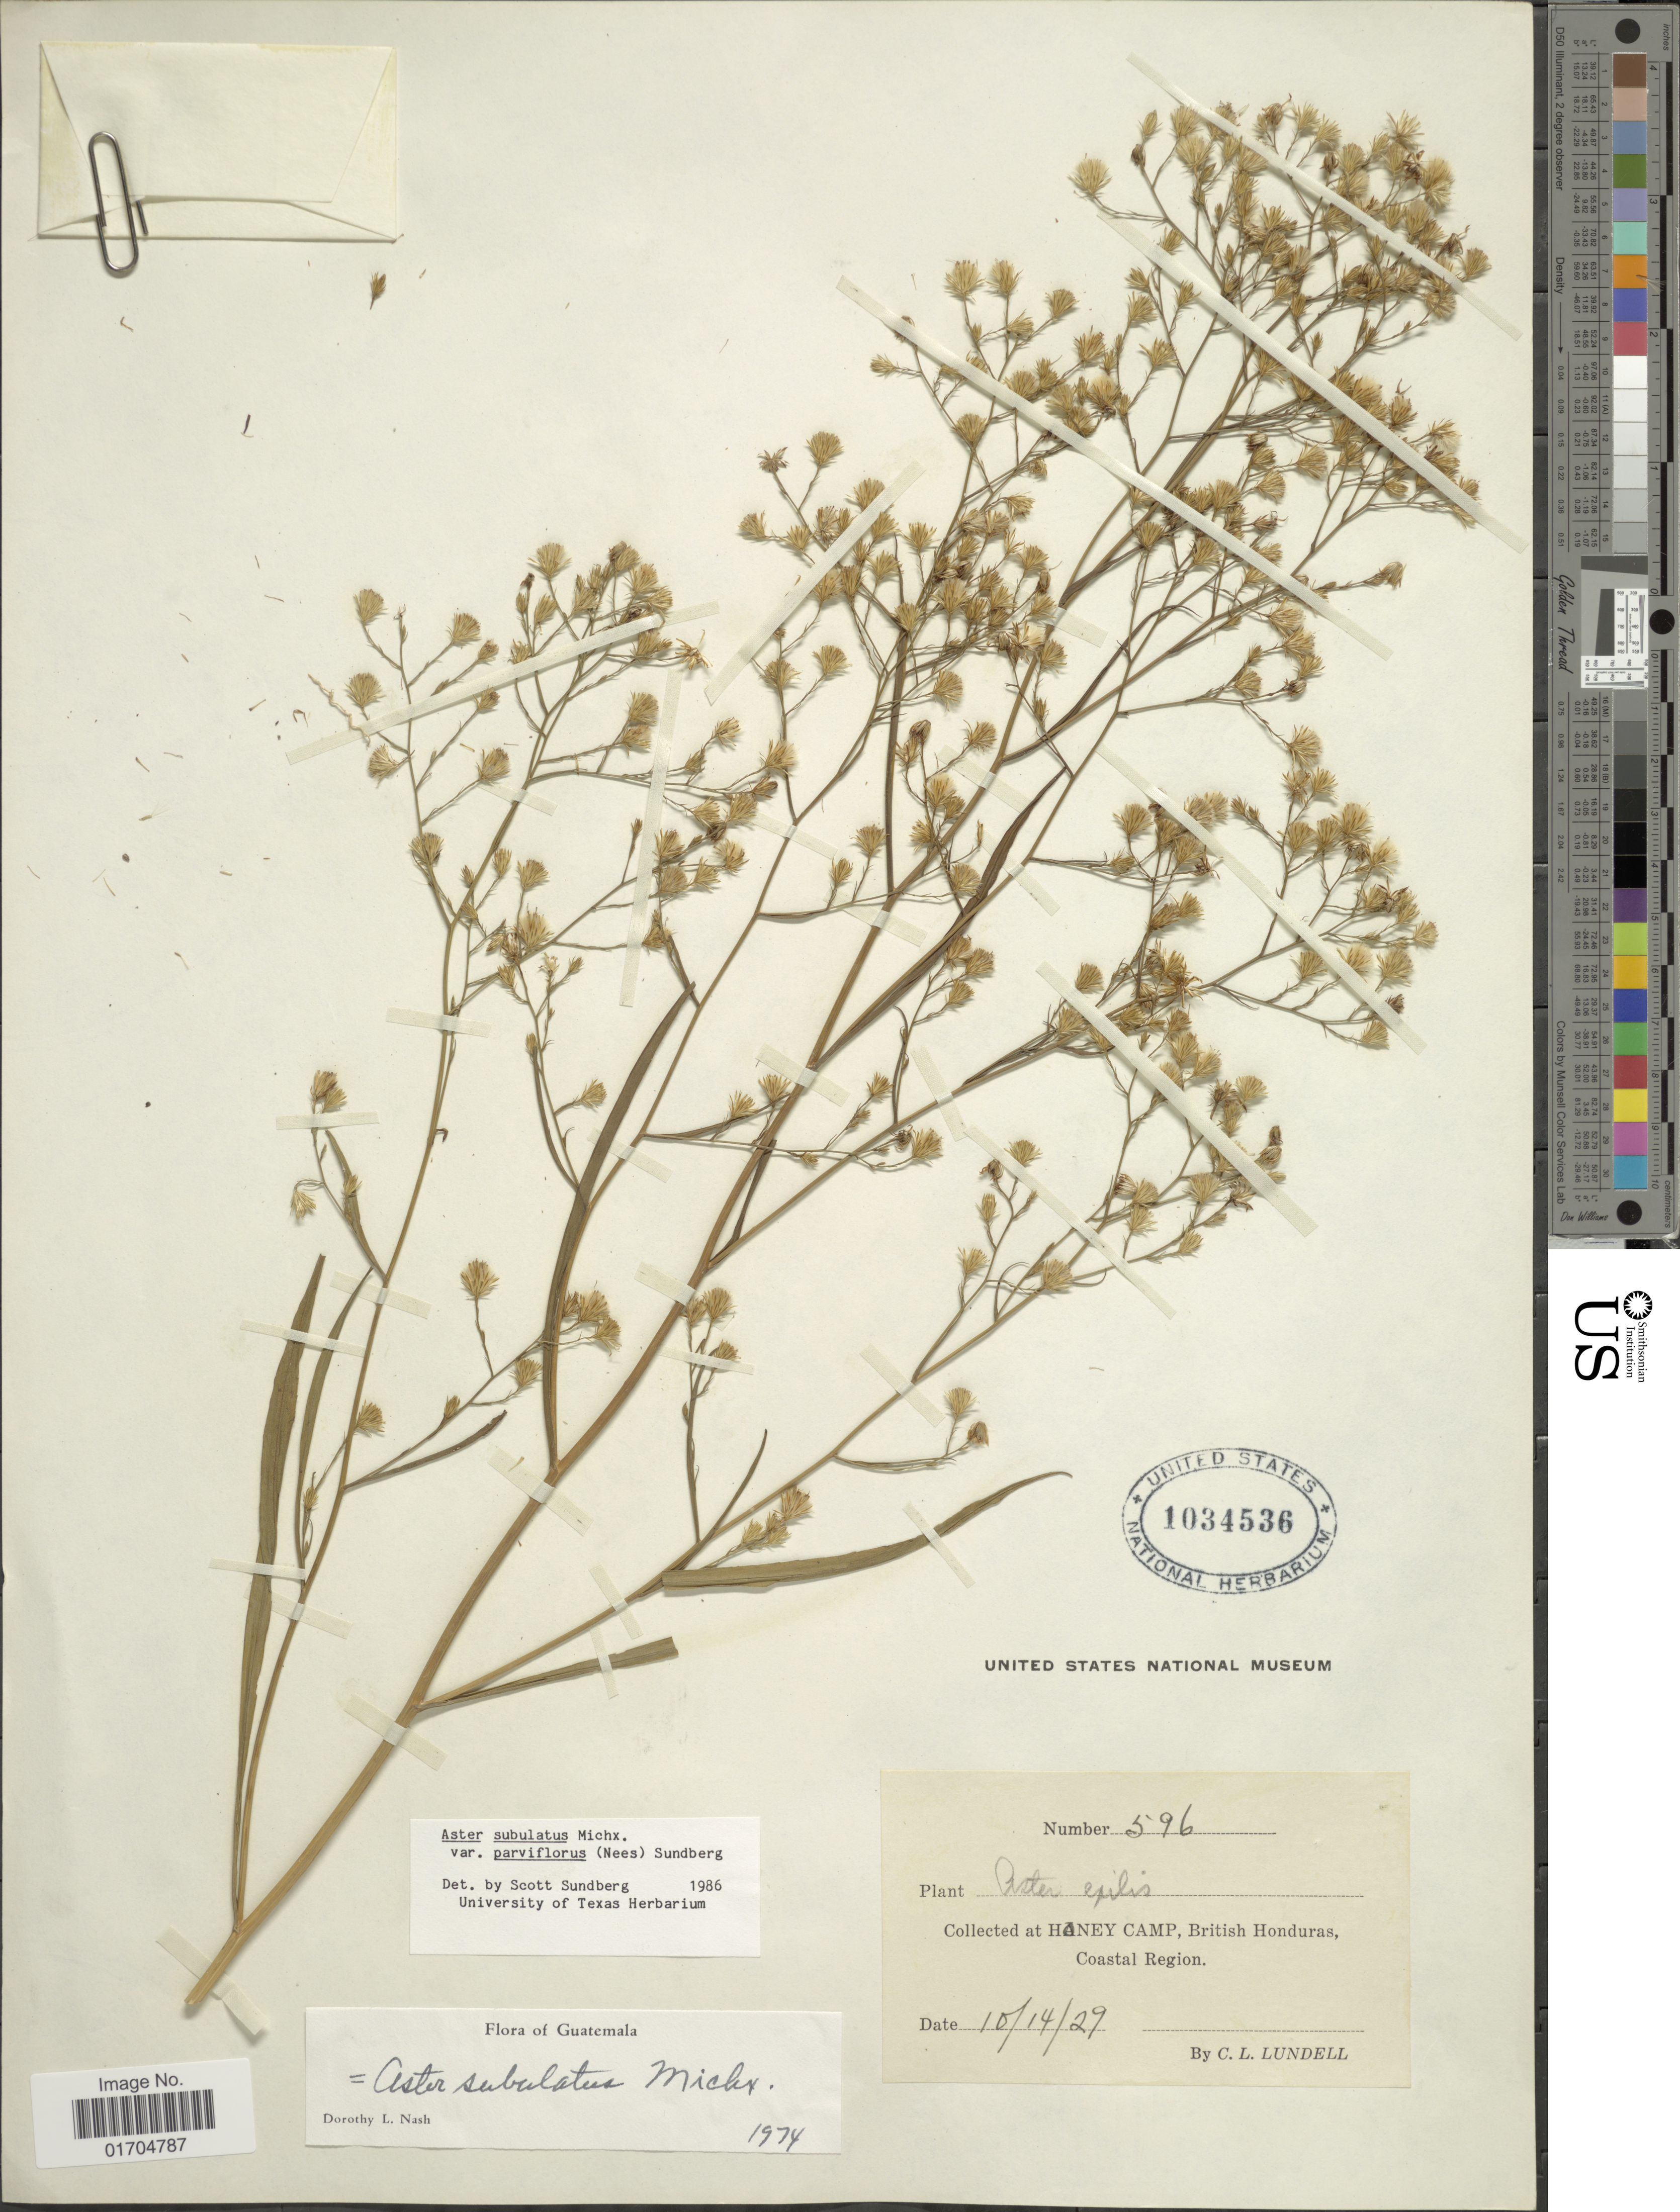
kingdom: Plantae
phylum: Tracheophyta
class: Magnoliopsida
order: Asterales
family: Asteraceae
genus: Symphyotrichum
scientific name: Symphyotrichum subulatum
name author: (Michx.) G.L. Nesom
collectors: C. L. Lundell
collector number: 596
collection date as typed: Transcribed d/m/y: 14/10/29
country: Belize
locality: Honey Camp, Birtish Honduras, Coastal Region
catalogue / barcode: US 1034536